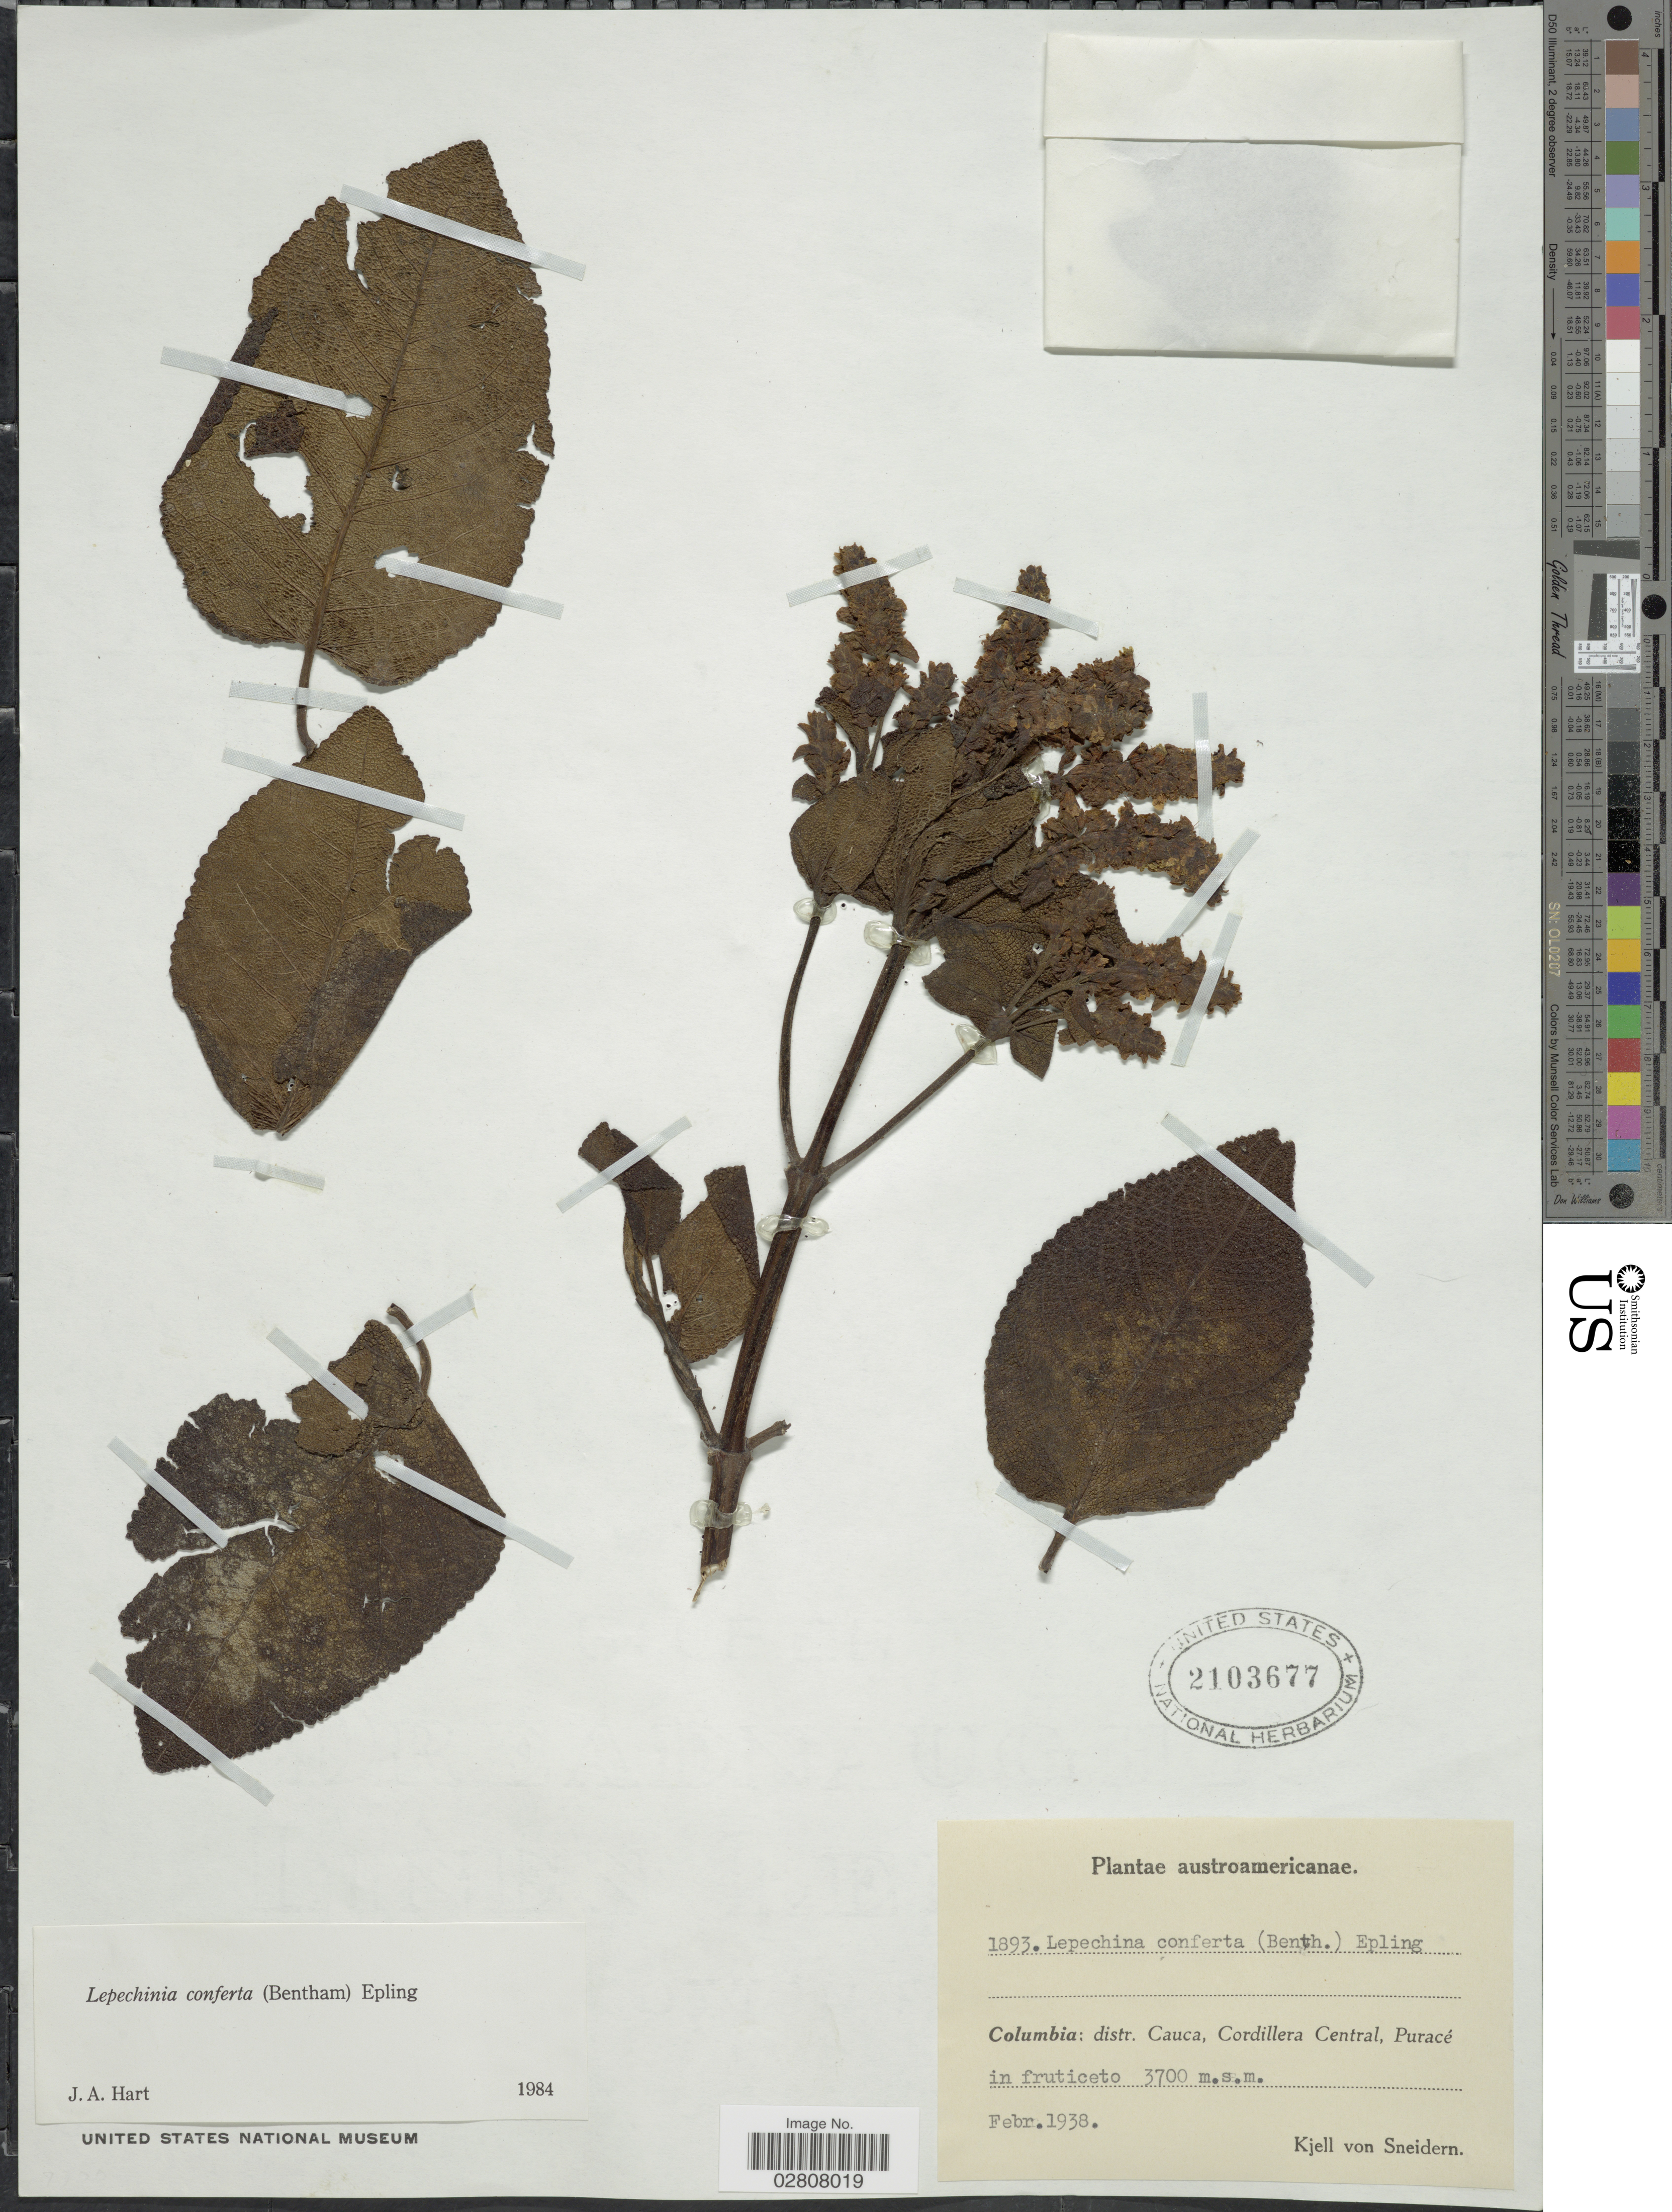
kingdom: Plantae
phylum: Tracheophyta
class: Magnoliopsida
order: Lamiales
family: Lamiaceae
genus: Lepechinia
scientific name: Lepechinia bullata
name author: (Kunth) Epling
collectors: K. von Sneidern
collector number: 1893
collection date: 1938-02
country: Colombia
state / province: Cauca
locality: Distr. Cauca, Cordillera Central , Puracé.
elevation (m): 3700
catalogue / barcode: US 2103677